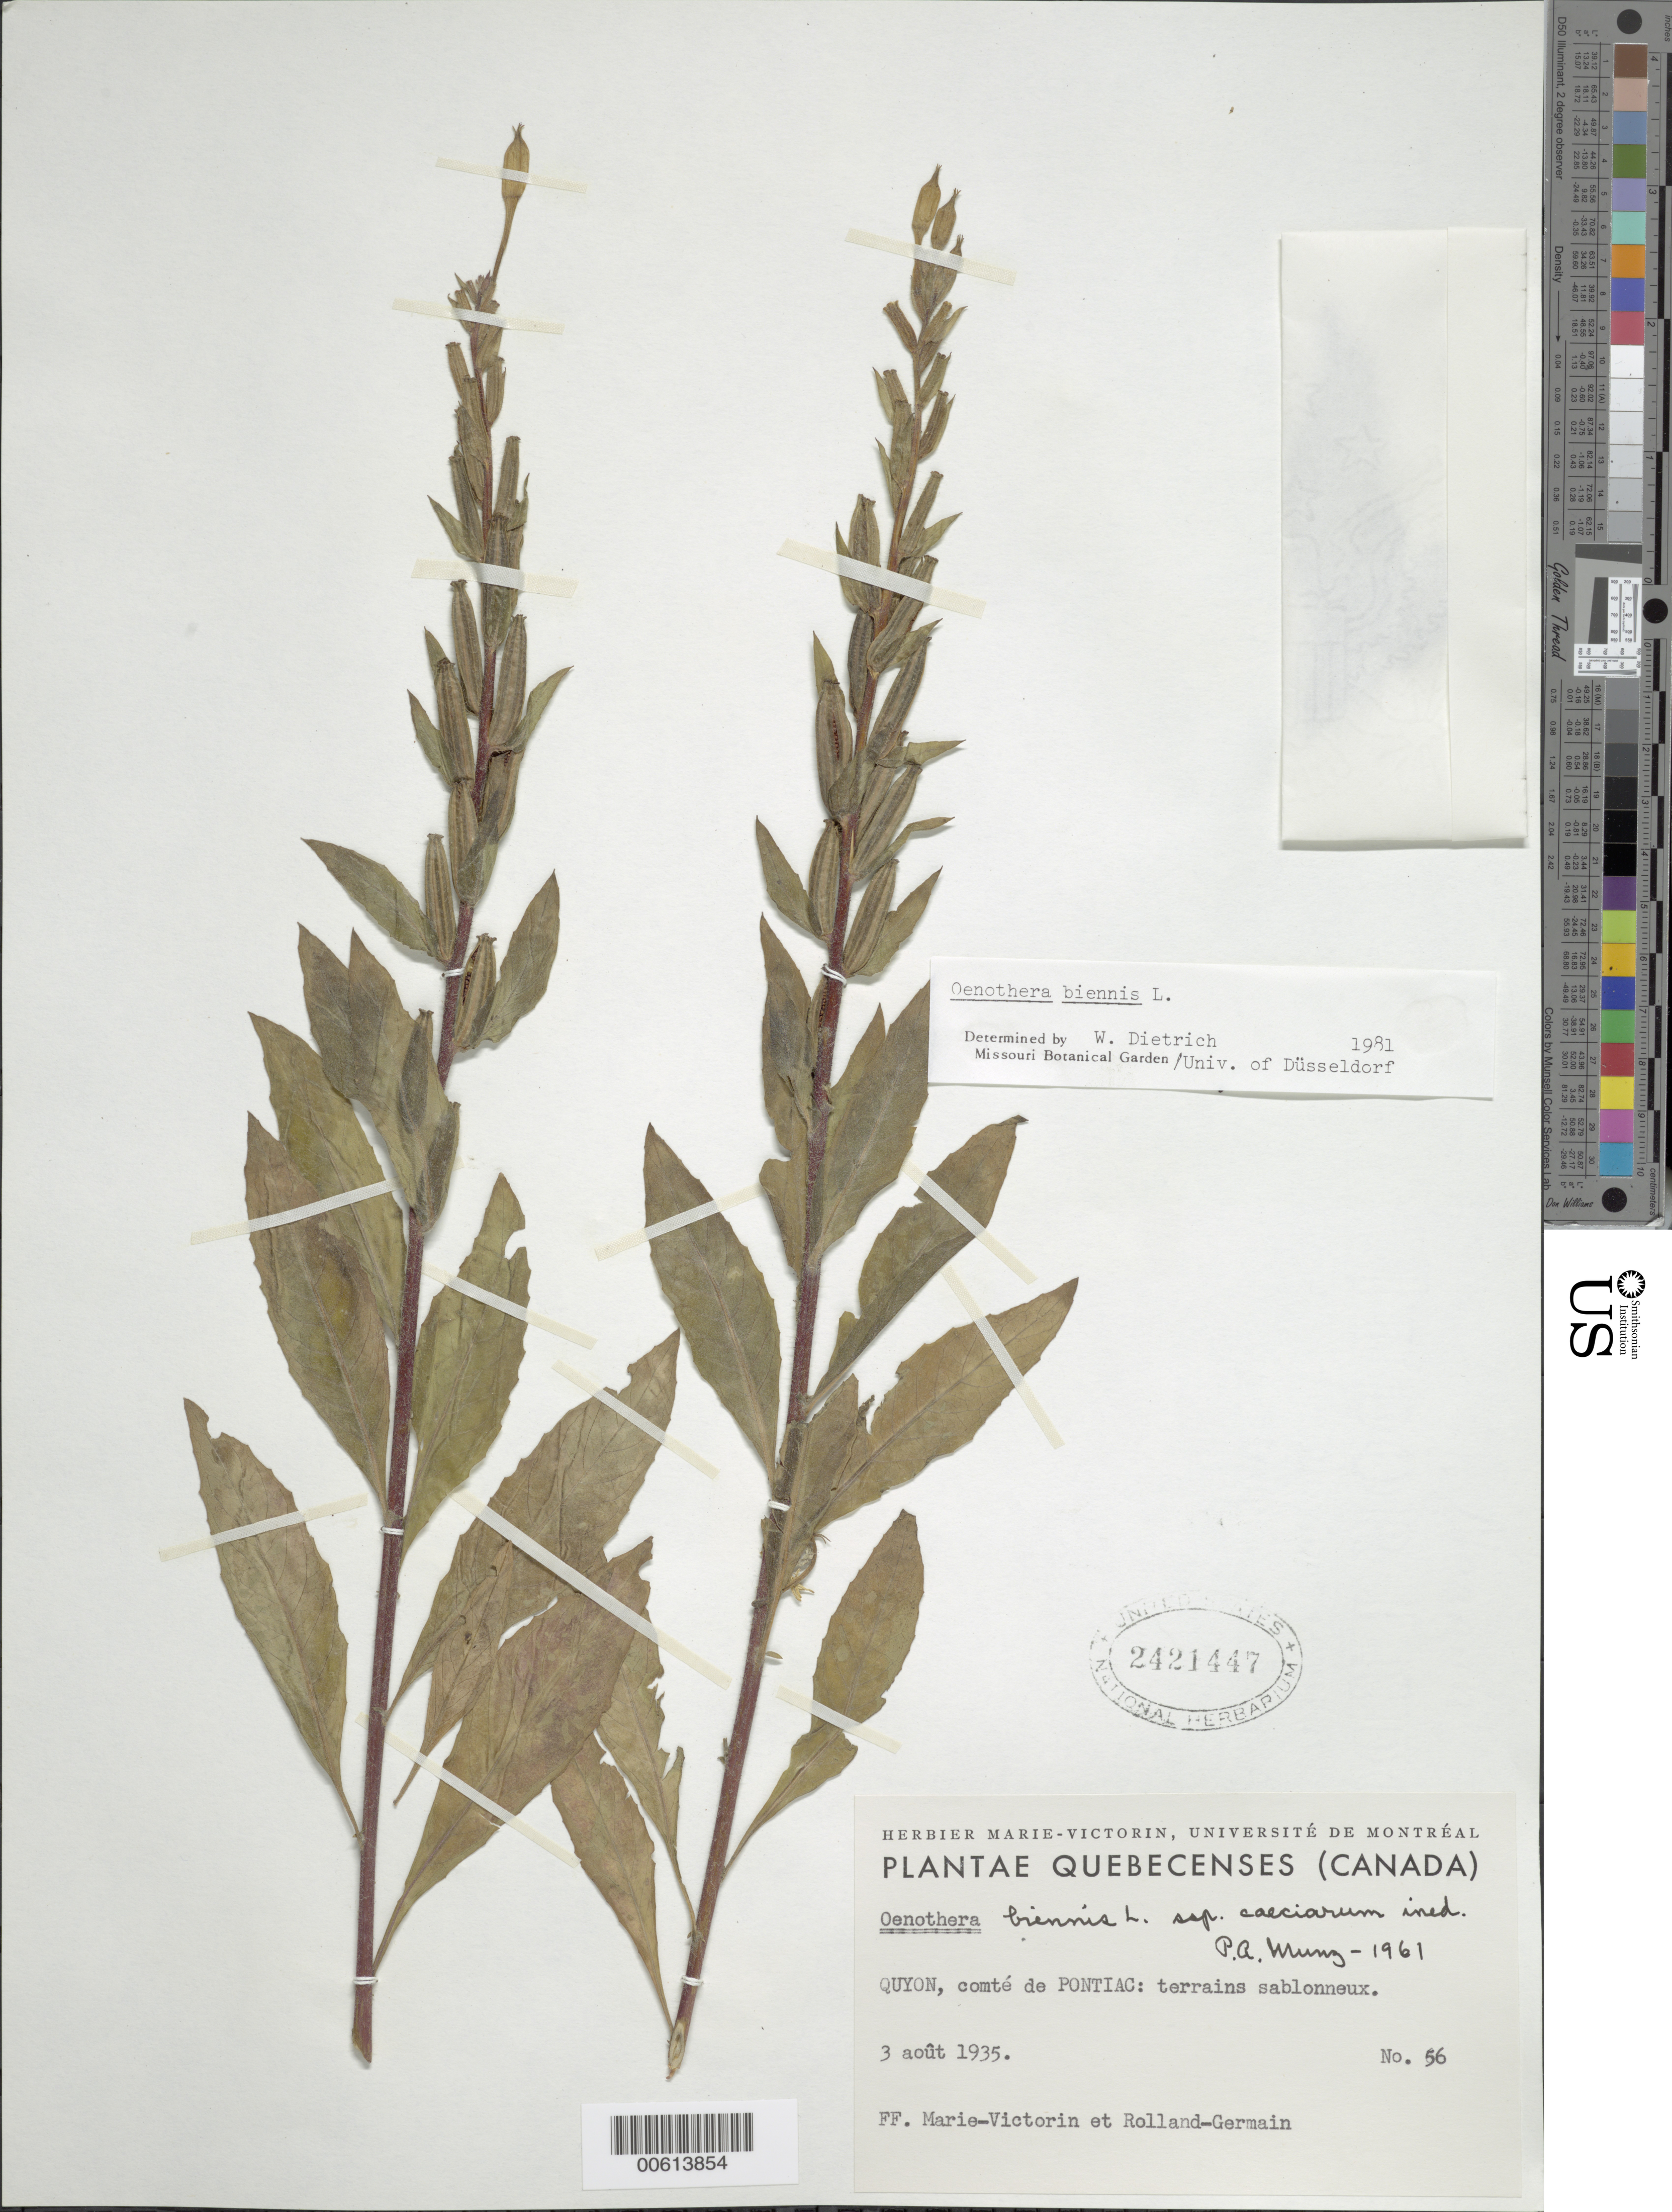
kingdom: Plantae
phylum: Tracheophyta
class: Magnoliopsida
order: Myrtales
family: Onagraceae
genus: Oenothera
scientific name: Oenothera biennis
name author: L.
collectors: Fr. Marie-Victorin & Rolland-Germain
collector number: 56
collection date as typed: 03 Aug 1935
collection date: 1935-08-03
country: Canada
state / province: Quebec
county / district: Les Collines-de-l'Outaouais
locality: Quyon, comte de Potomac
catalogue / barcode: US 2421447